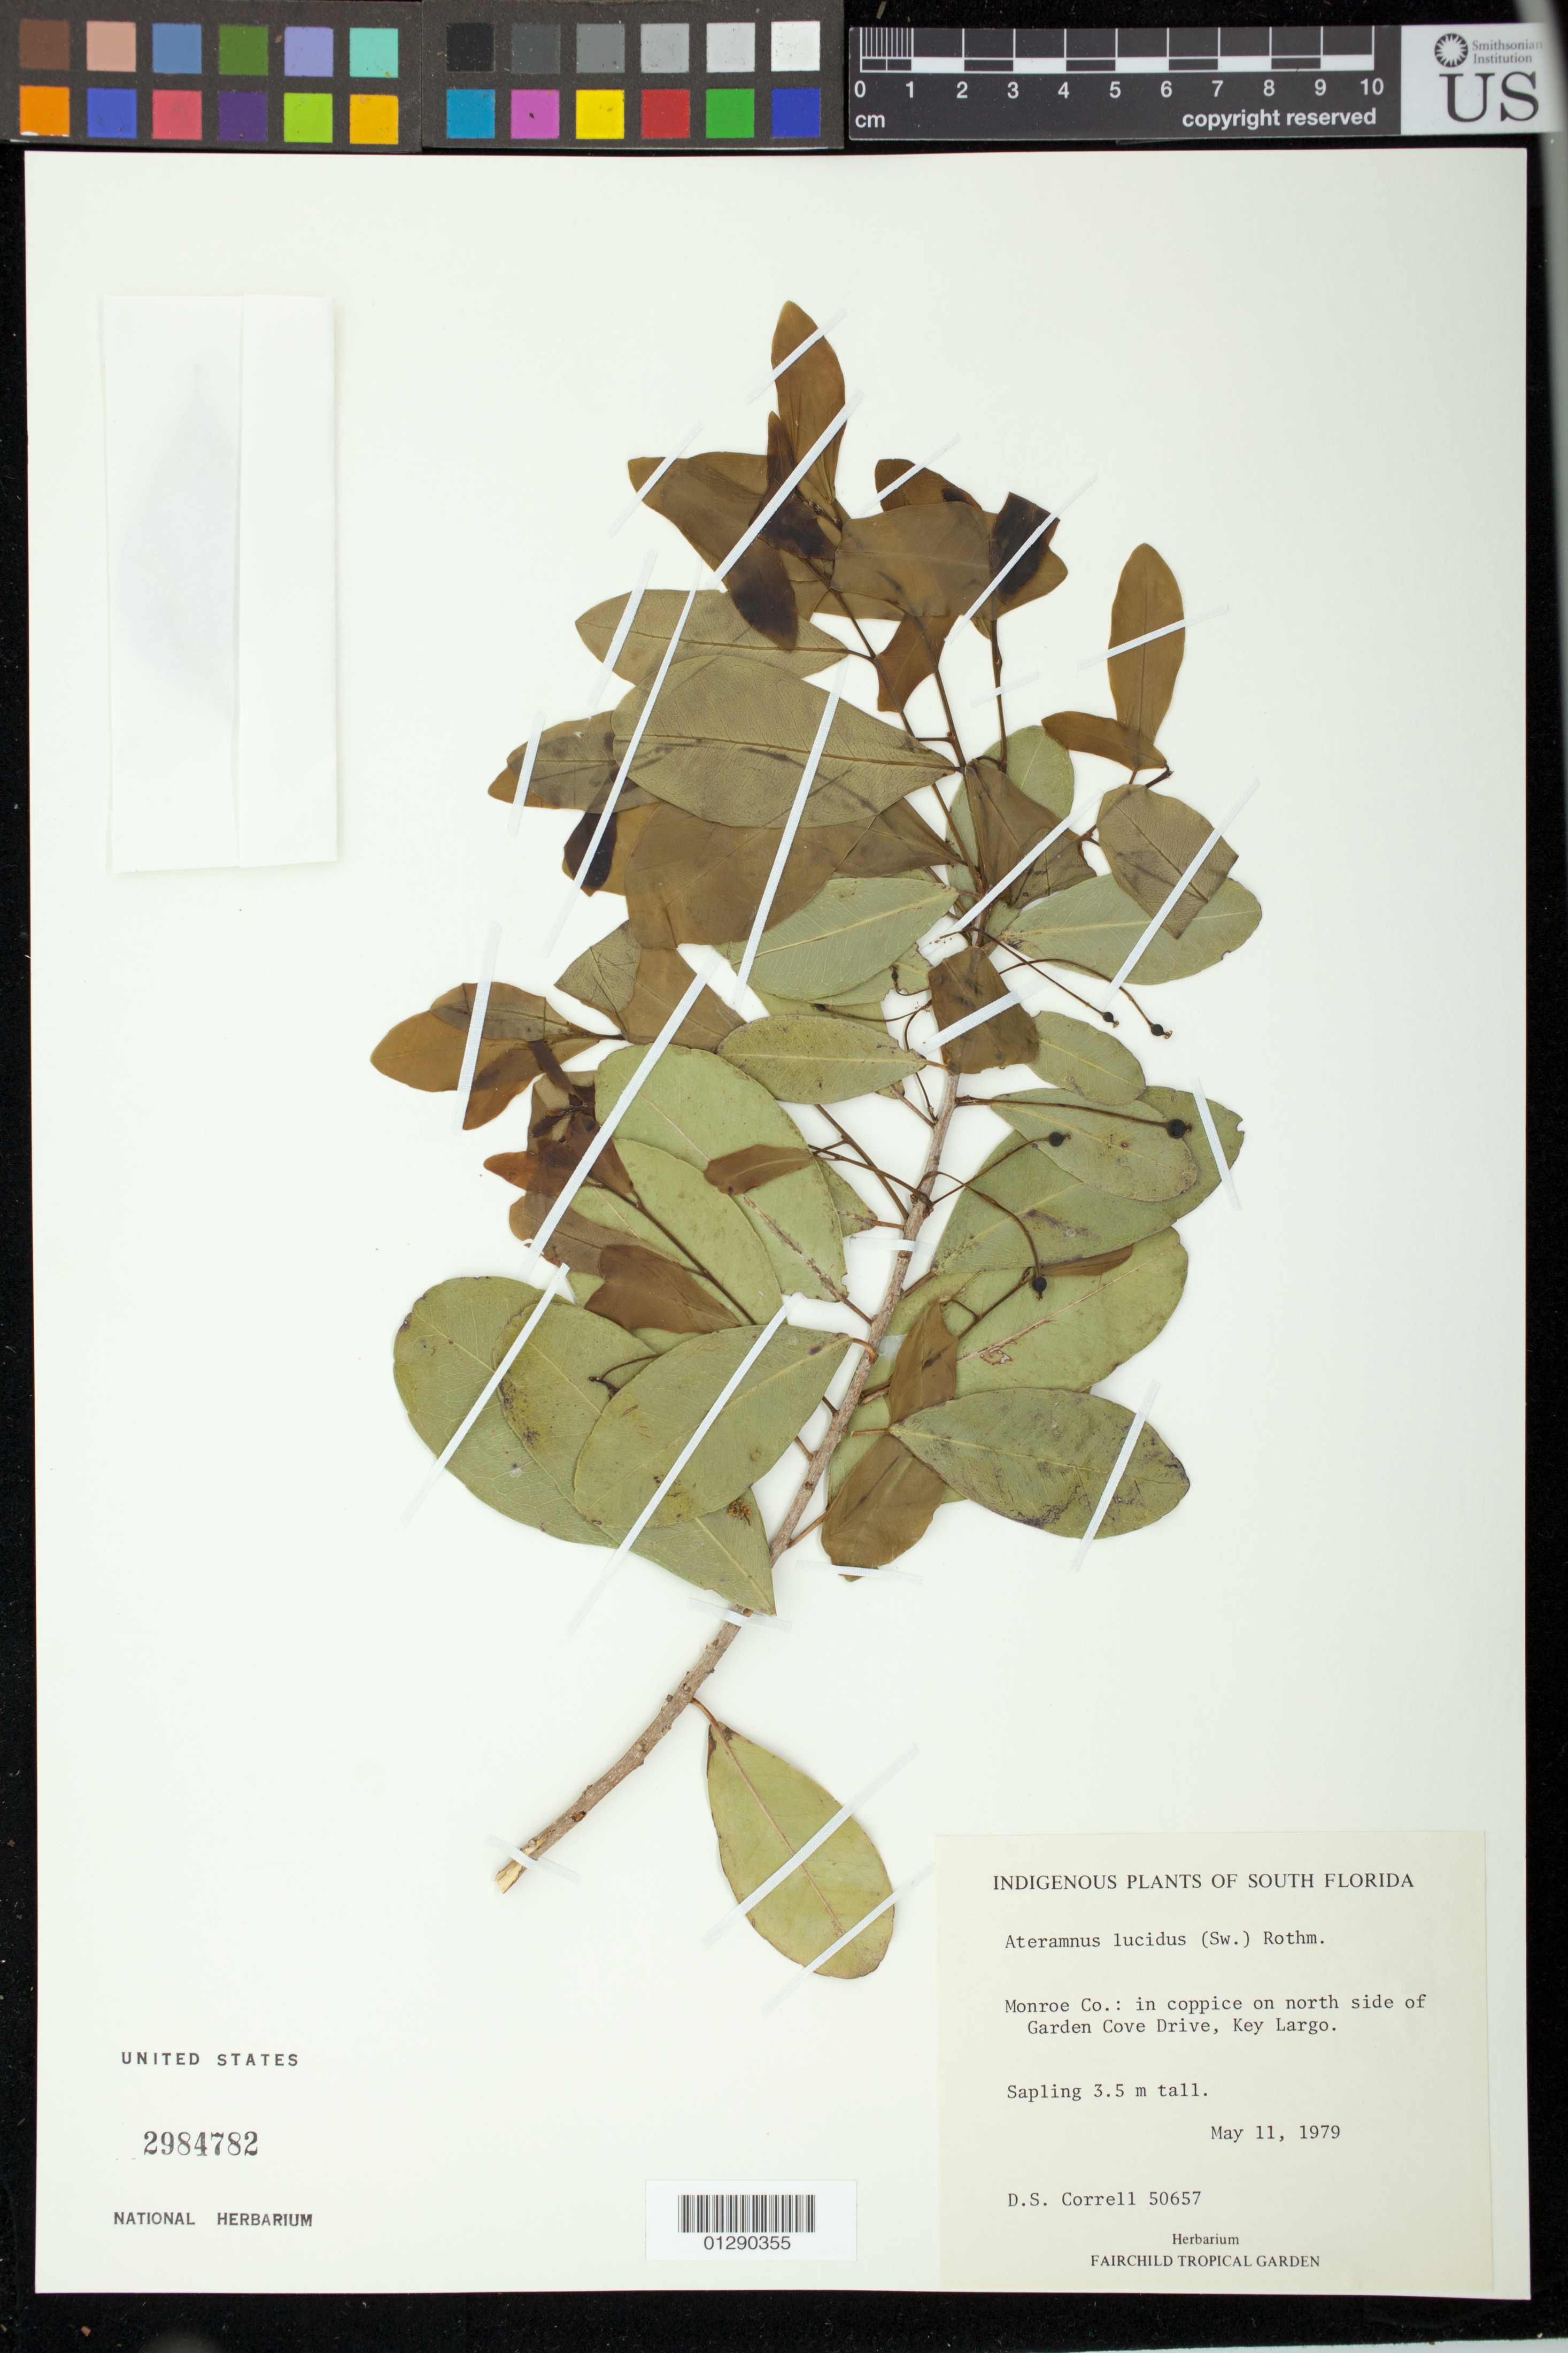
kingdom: Plantae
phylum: Tracheophyta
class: Magnoliopsida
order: Malpighiales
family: Euphorbiaceae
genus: Gymnanthes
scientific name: Gymnanthes lucida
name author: Sw.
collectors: D. S. Correll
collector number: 50657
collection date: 1979-05-11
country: United States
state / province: Florida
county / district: Monroe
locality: in coppice on north side of Garden Cove Drive, Key Largo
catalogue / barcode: US 2984782